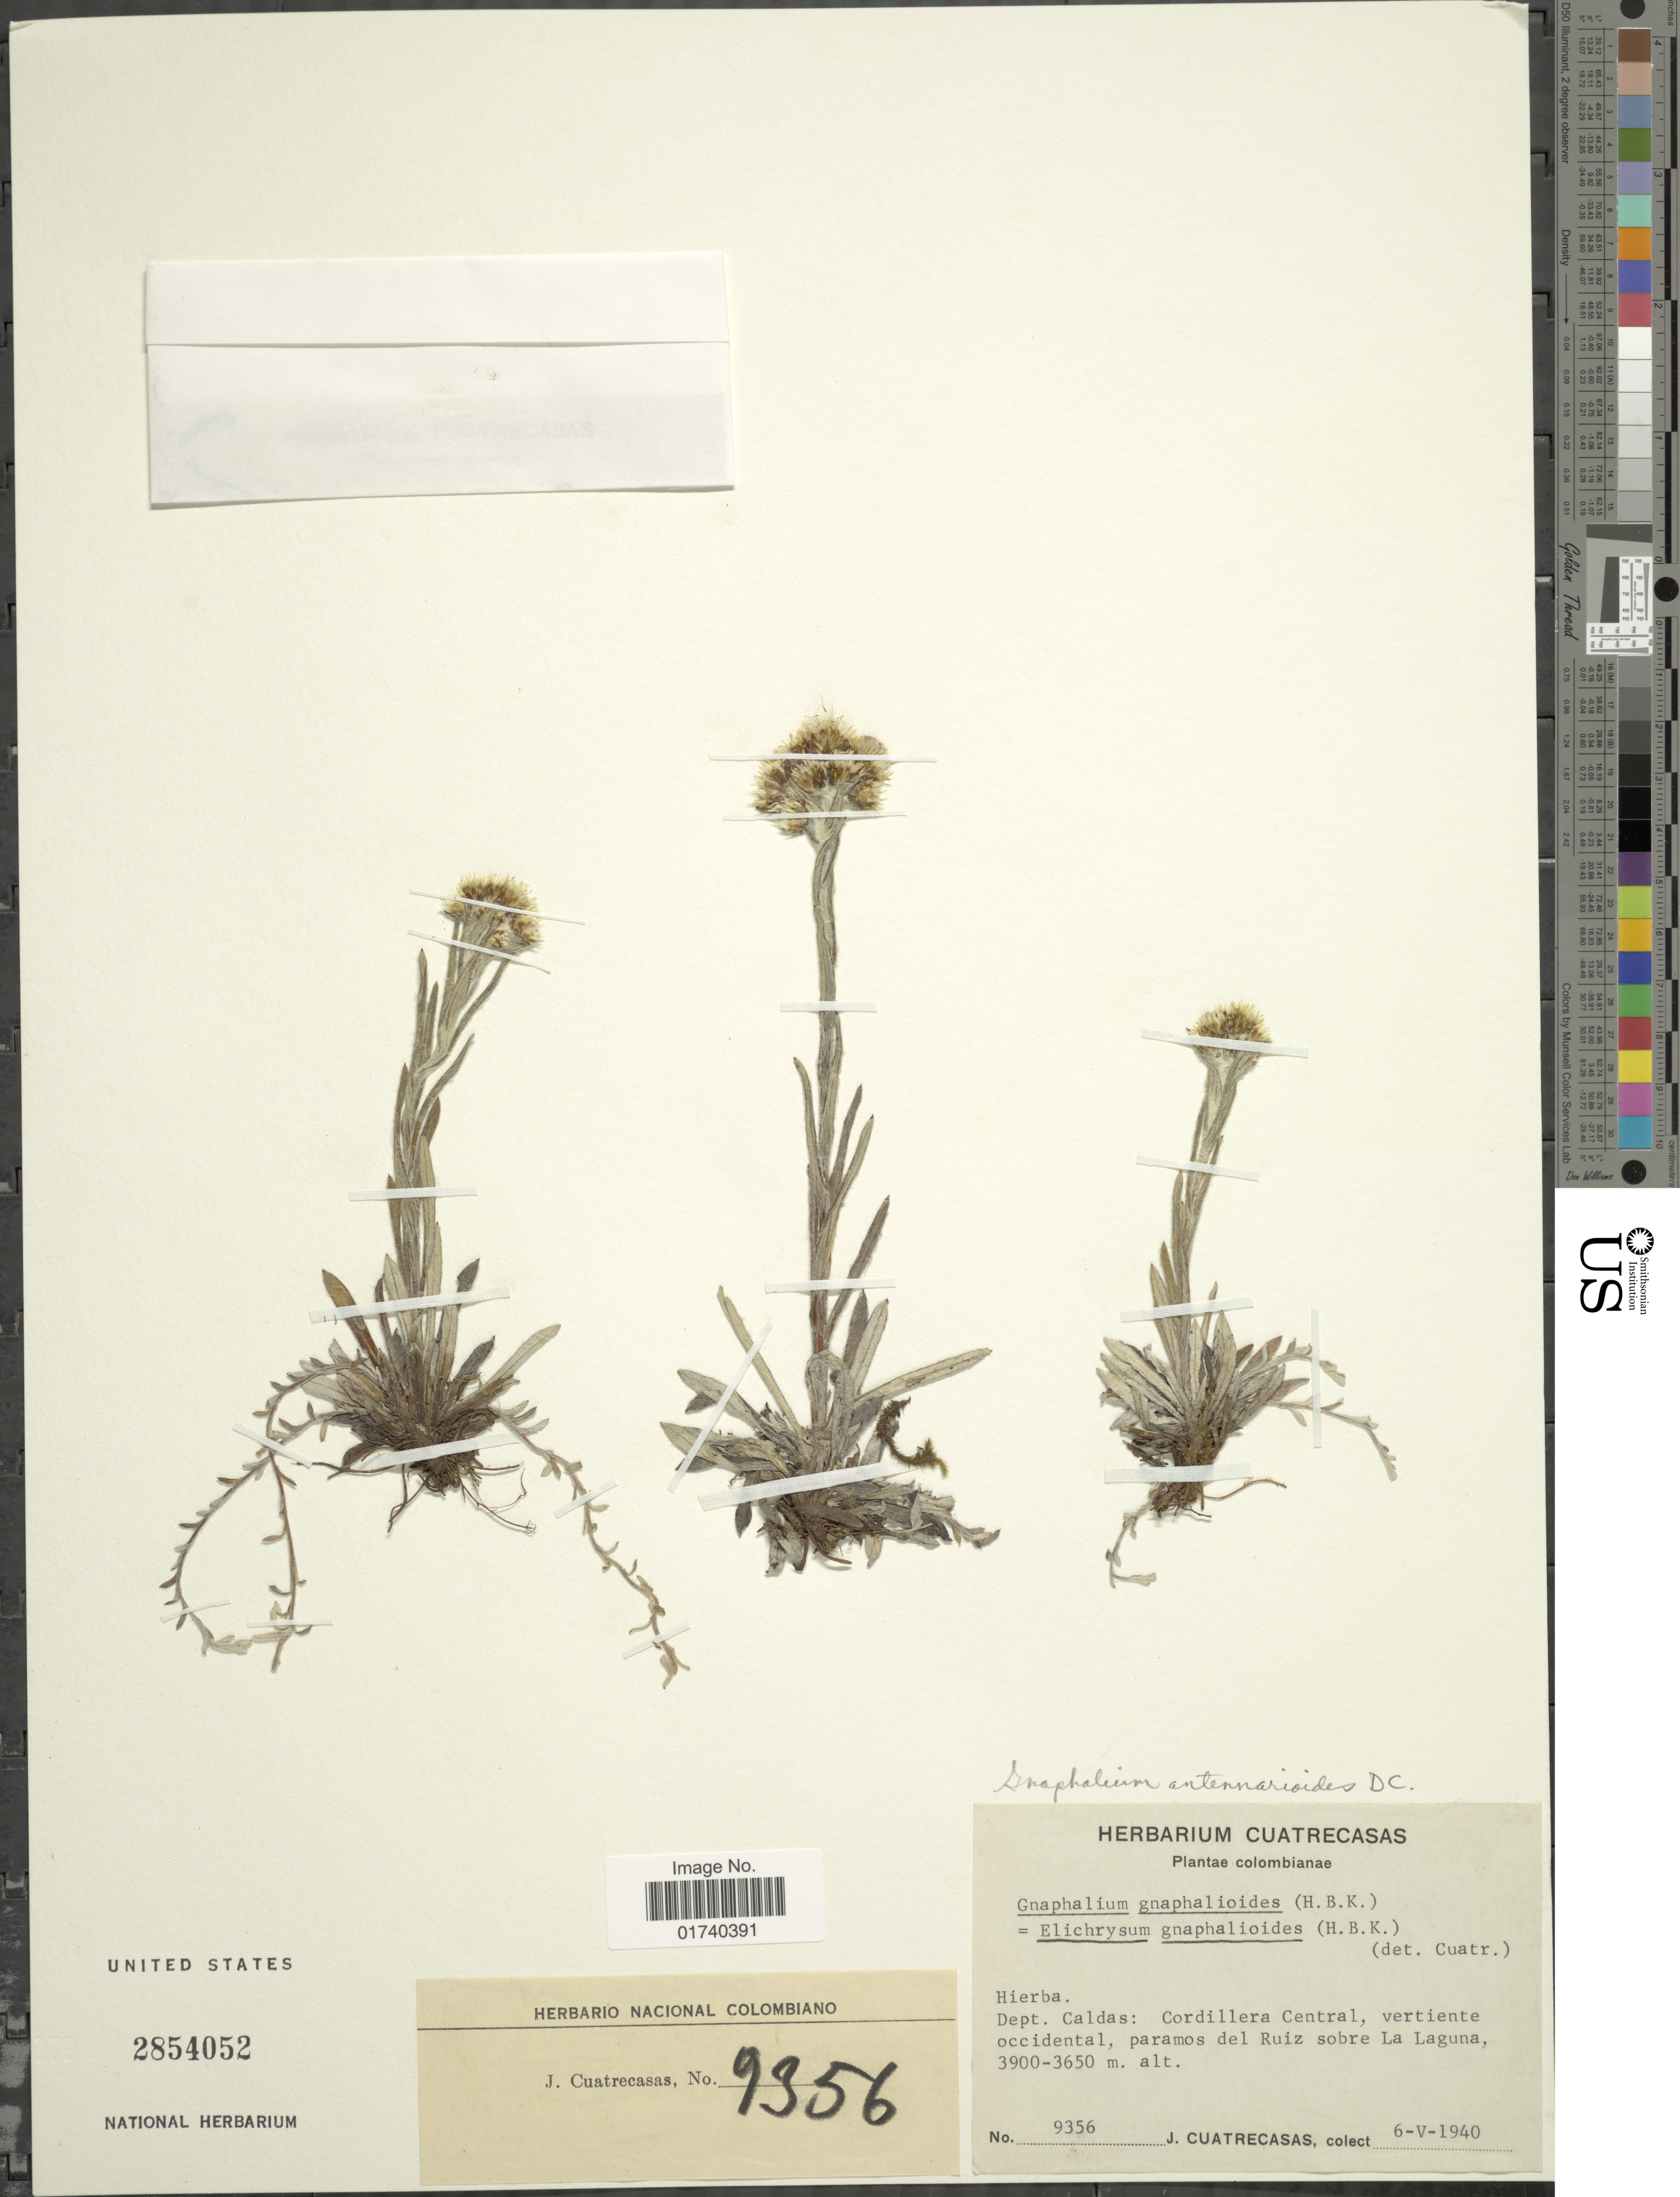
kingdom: Plantae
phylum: Tracheophyta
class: Magnoliopsida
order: Asterales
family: Asteraceae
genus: Chryselium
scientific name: Chryselium gnaphalioides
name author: (Kunth) Urtubey & S.E. Freire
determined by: Nesom, Guy L.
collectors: J. Cuatrecasas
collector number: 9356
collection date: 1940-05-06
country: Colombia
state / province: Caldas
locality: Dept,. Caldas, Cordillera Central, vertiente occiedental, paramos del Ruiz sobre La Laguna.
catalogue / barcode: US 2854052